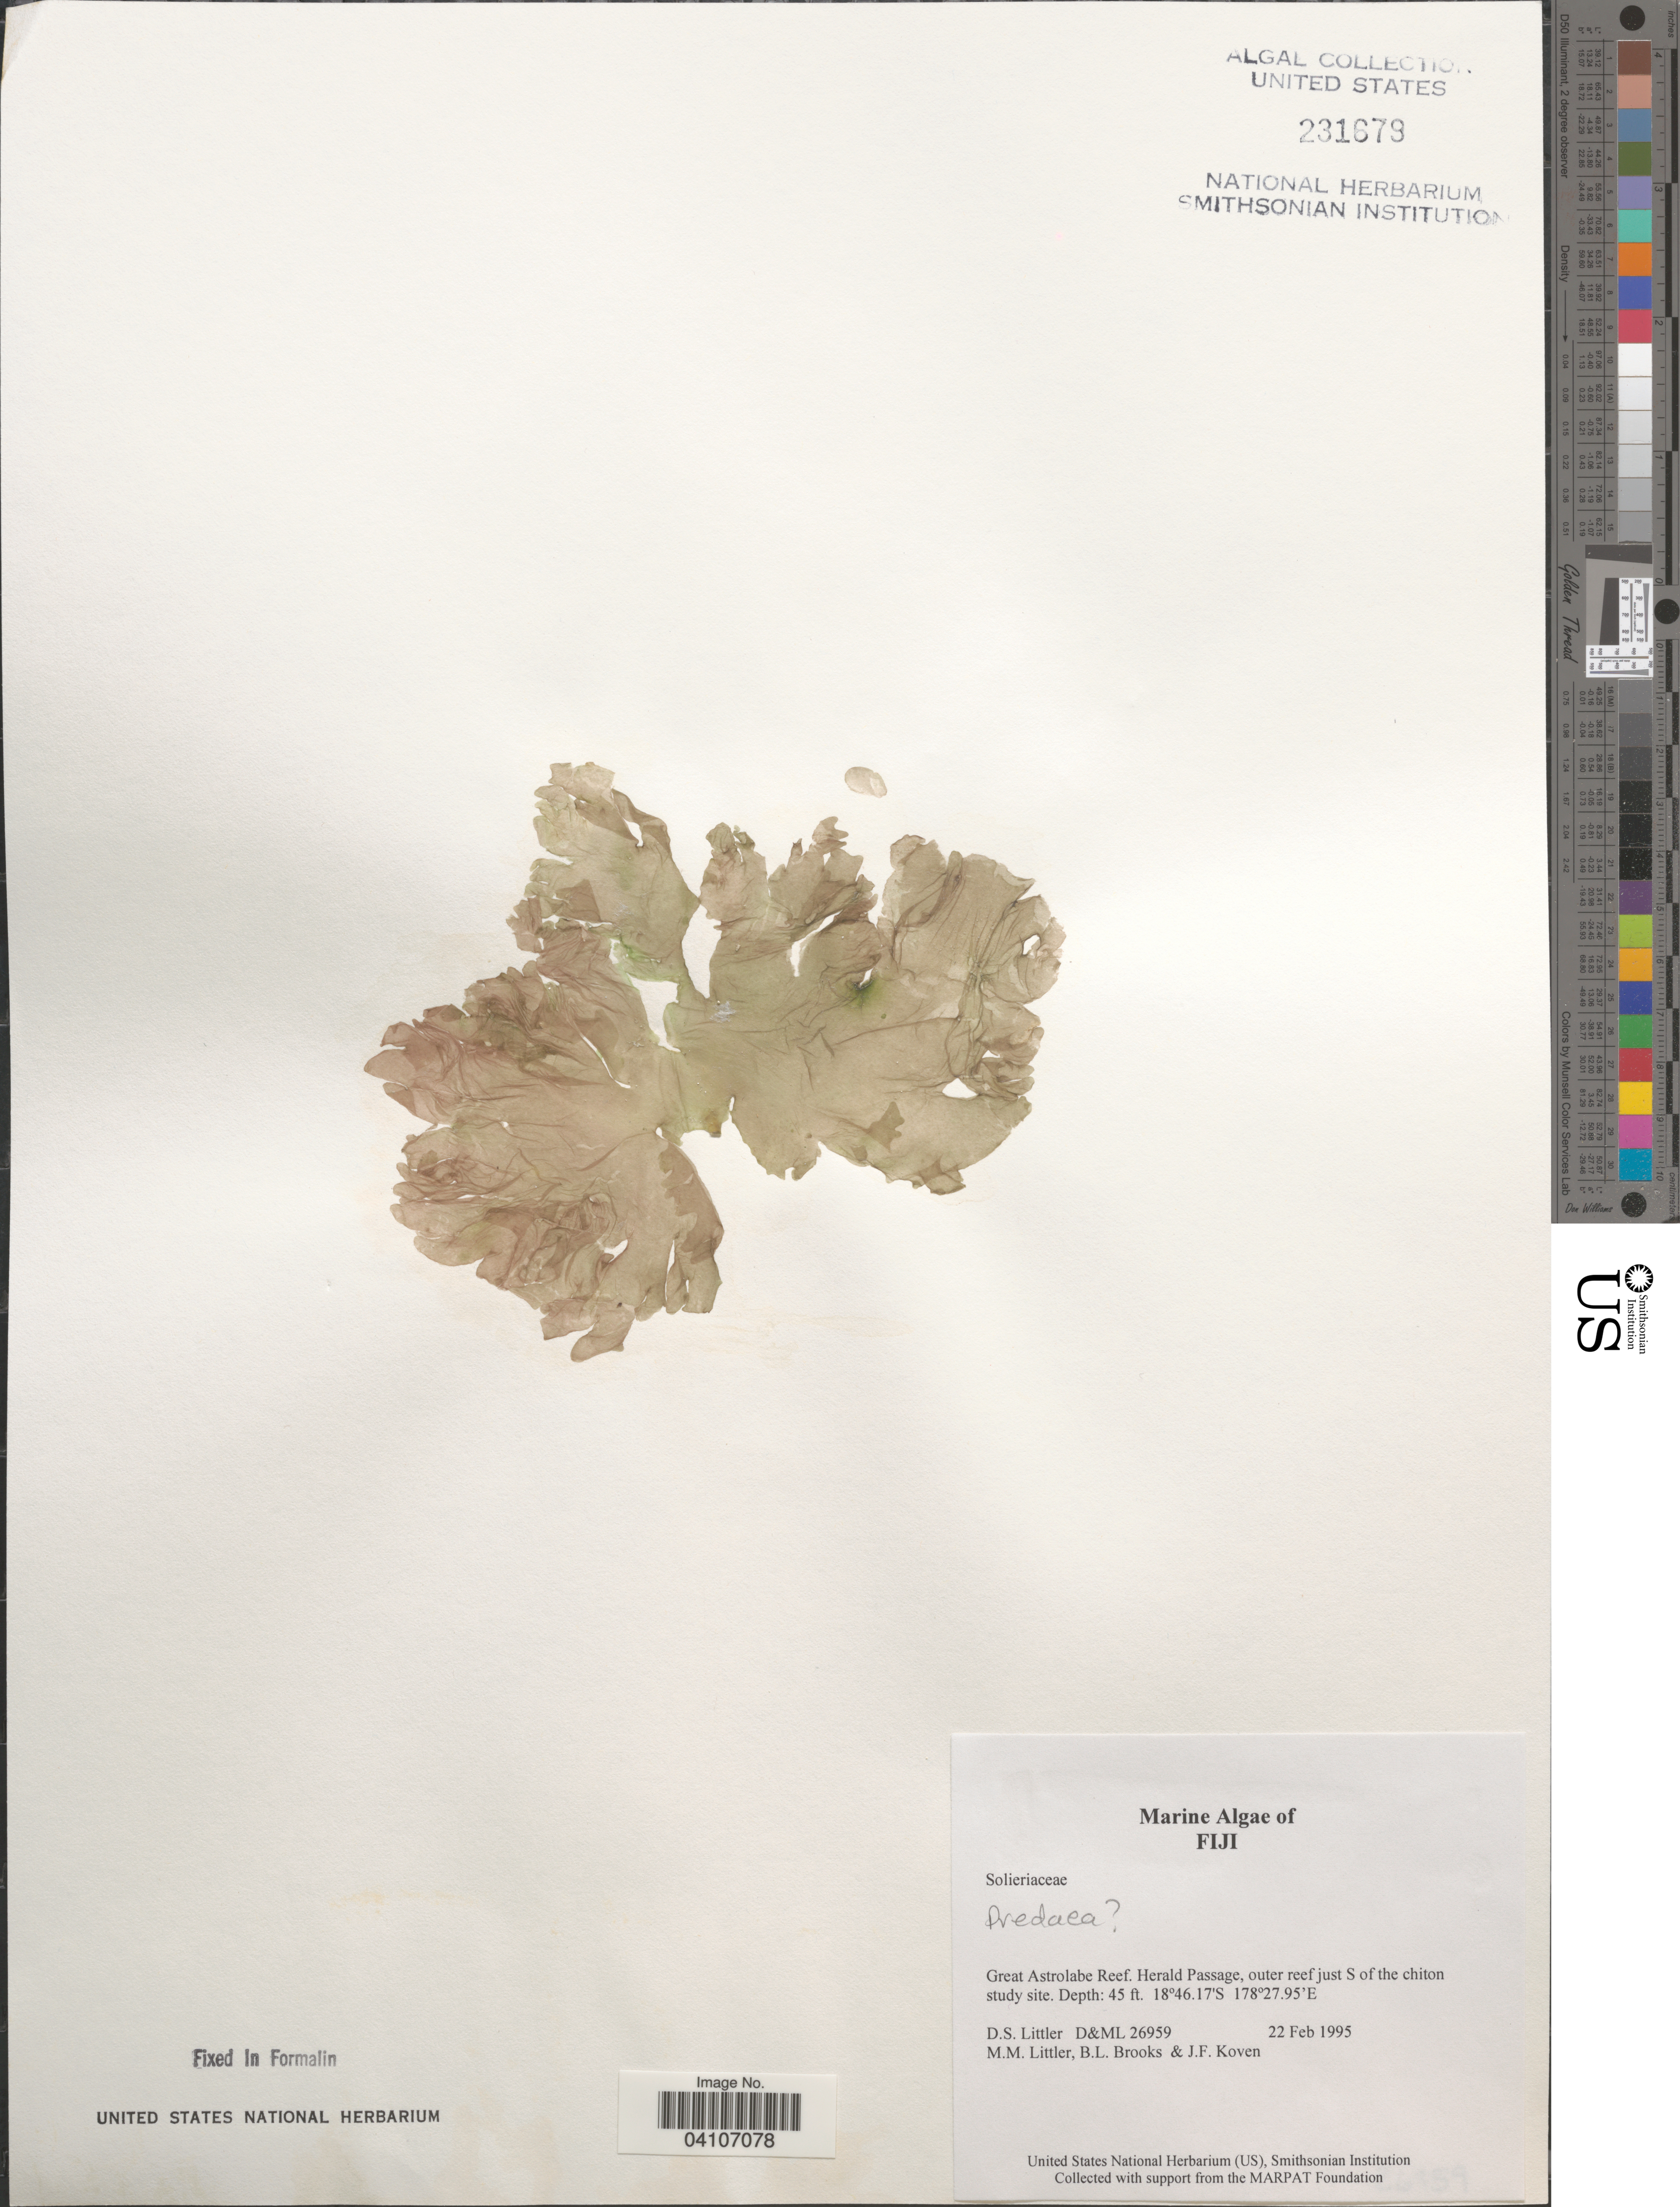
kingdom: Plantae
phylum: Rhodophyta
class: Florideophyceae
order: Nemastomatales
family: Nemastomataceae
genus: Predaea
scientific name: Predaea sp.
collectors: D. S. Littler, B. Brooks & J. Koven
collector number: D&ML26959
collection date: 1995-02-22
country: Fiji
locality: Great Astrolabe Reef. Herald Passage, outer reef just S of the chiton study site.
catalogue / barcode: US 231679